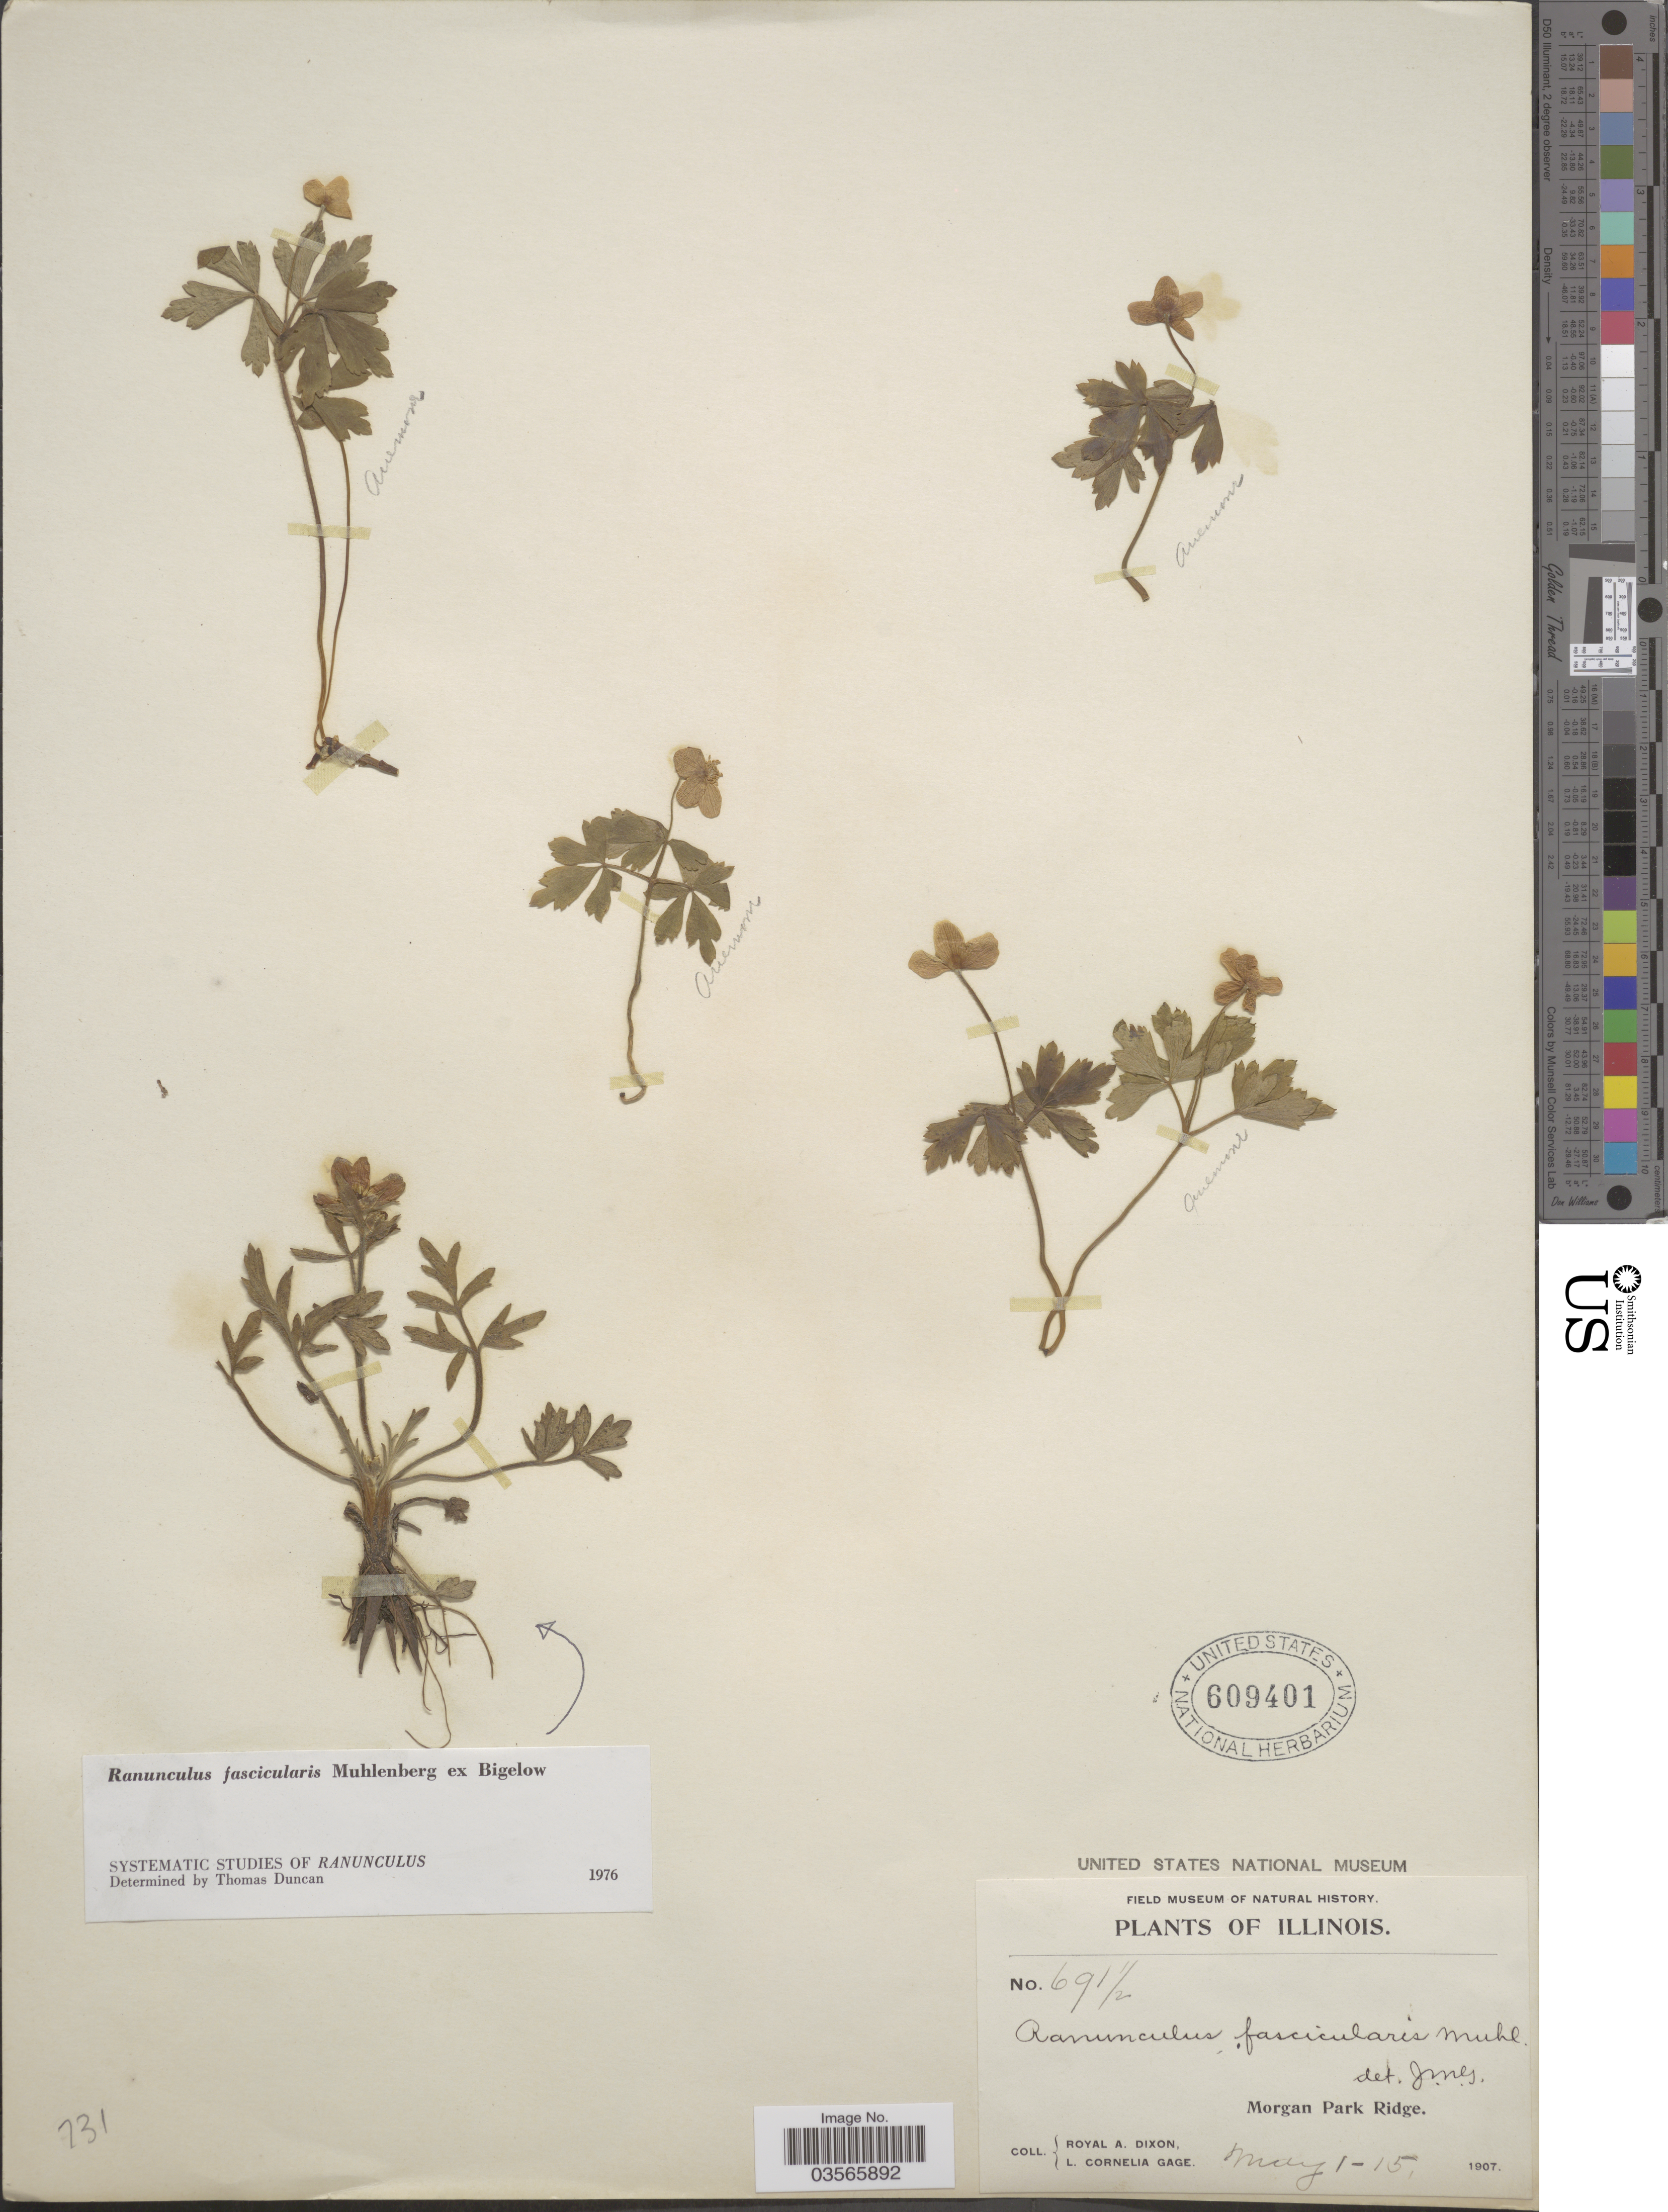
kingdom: Plantae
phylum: Tracheophyta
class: Magnoliopsida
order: Ranunculales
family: Ranunculaceae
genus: Ranunculus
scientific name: Ranunculus fascicularis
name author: Muhl. ex Bigelow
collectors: R. A. Dixon & L. Gage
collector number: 691½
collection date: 1907-05-01/1907-05-15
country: United States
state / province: Illinois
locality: Morgan Park Ridge.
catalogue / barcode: US 609401